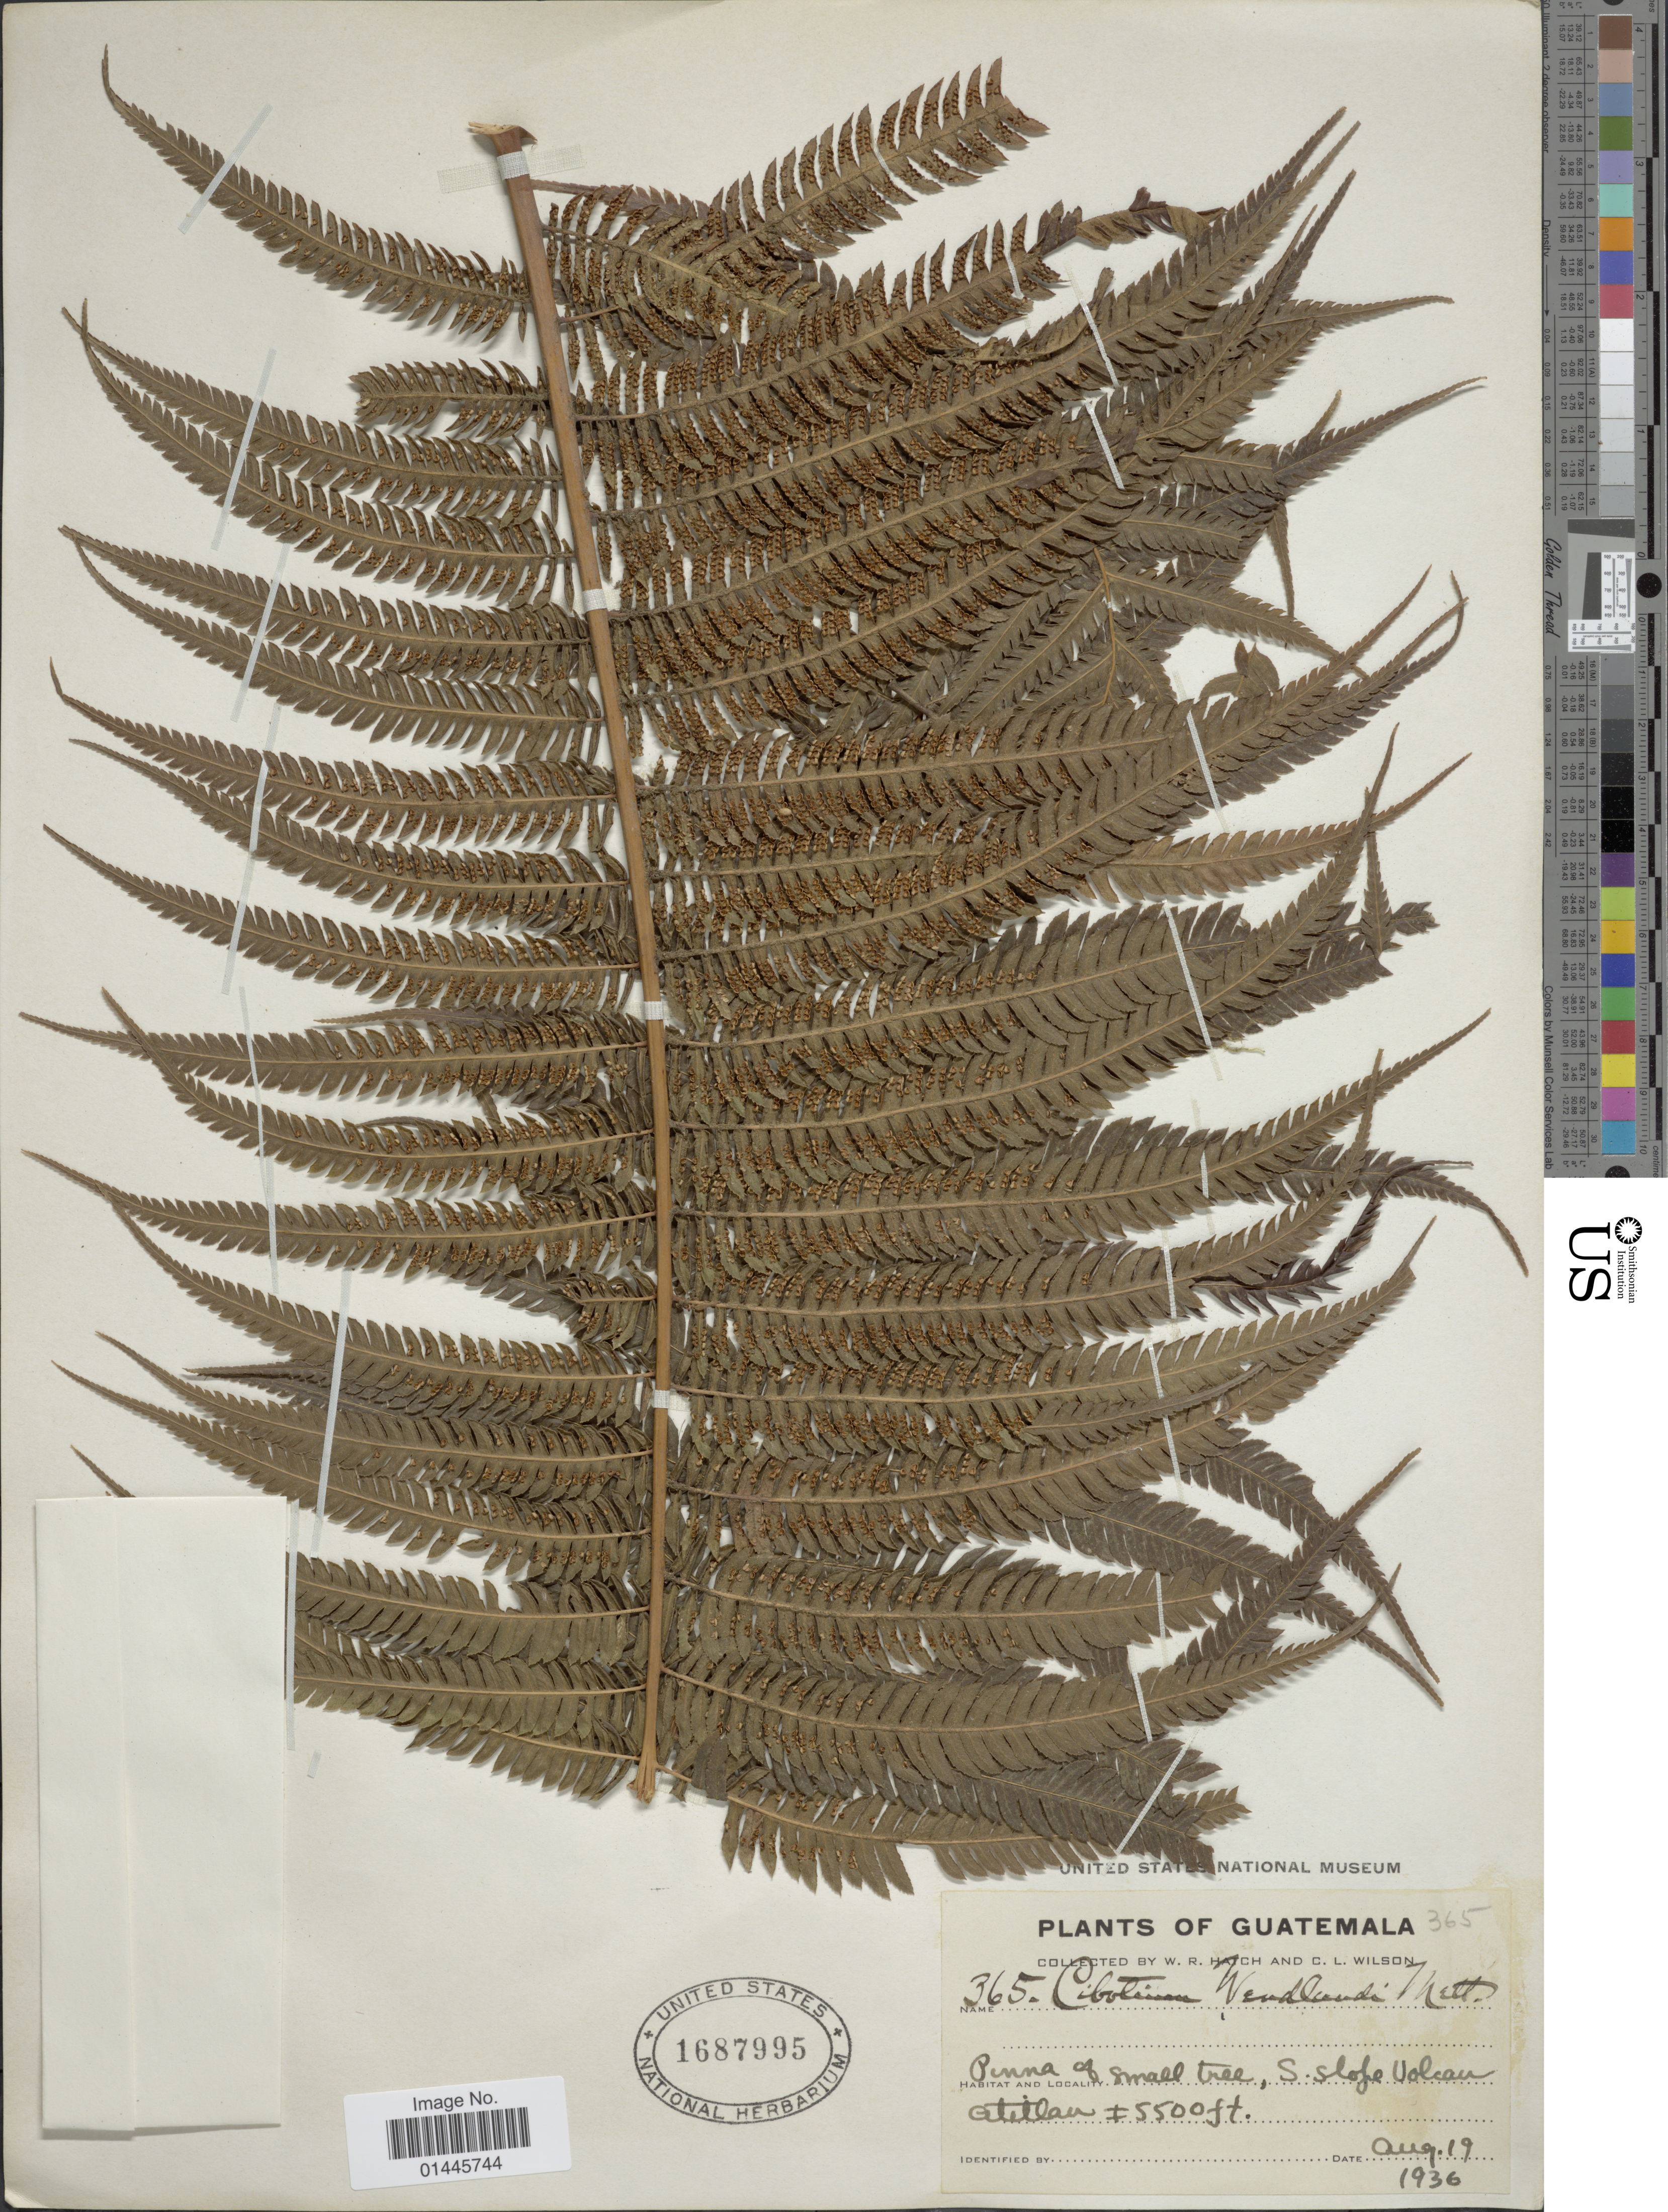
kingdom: Plantae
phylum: Tracheophyta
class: Polypodiopsida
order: Cyatheales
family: Cibotiaceae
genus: Cibotium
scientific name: Cibotium regale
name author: Verschaff. & Lem.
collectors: W. Hatch & C. L. Wilson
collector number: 365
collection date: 1936-08-19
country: Guatemala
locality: Pinna of small tree, S. slope Volcan Atitlan.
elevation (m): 1676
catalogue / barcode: US 1687995